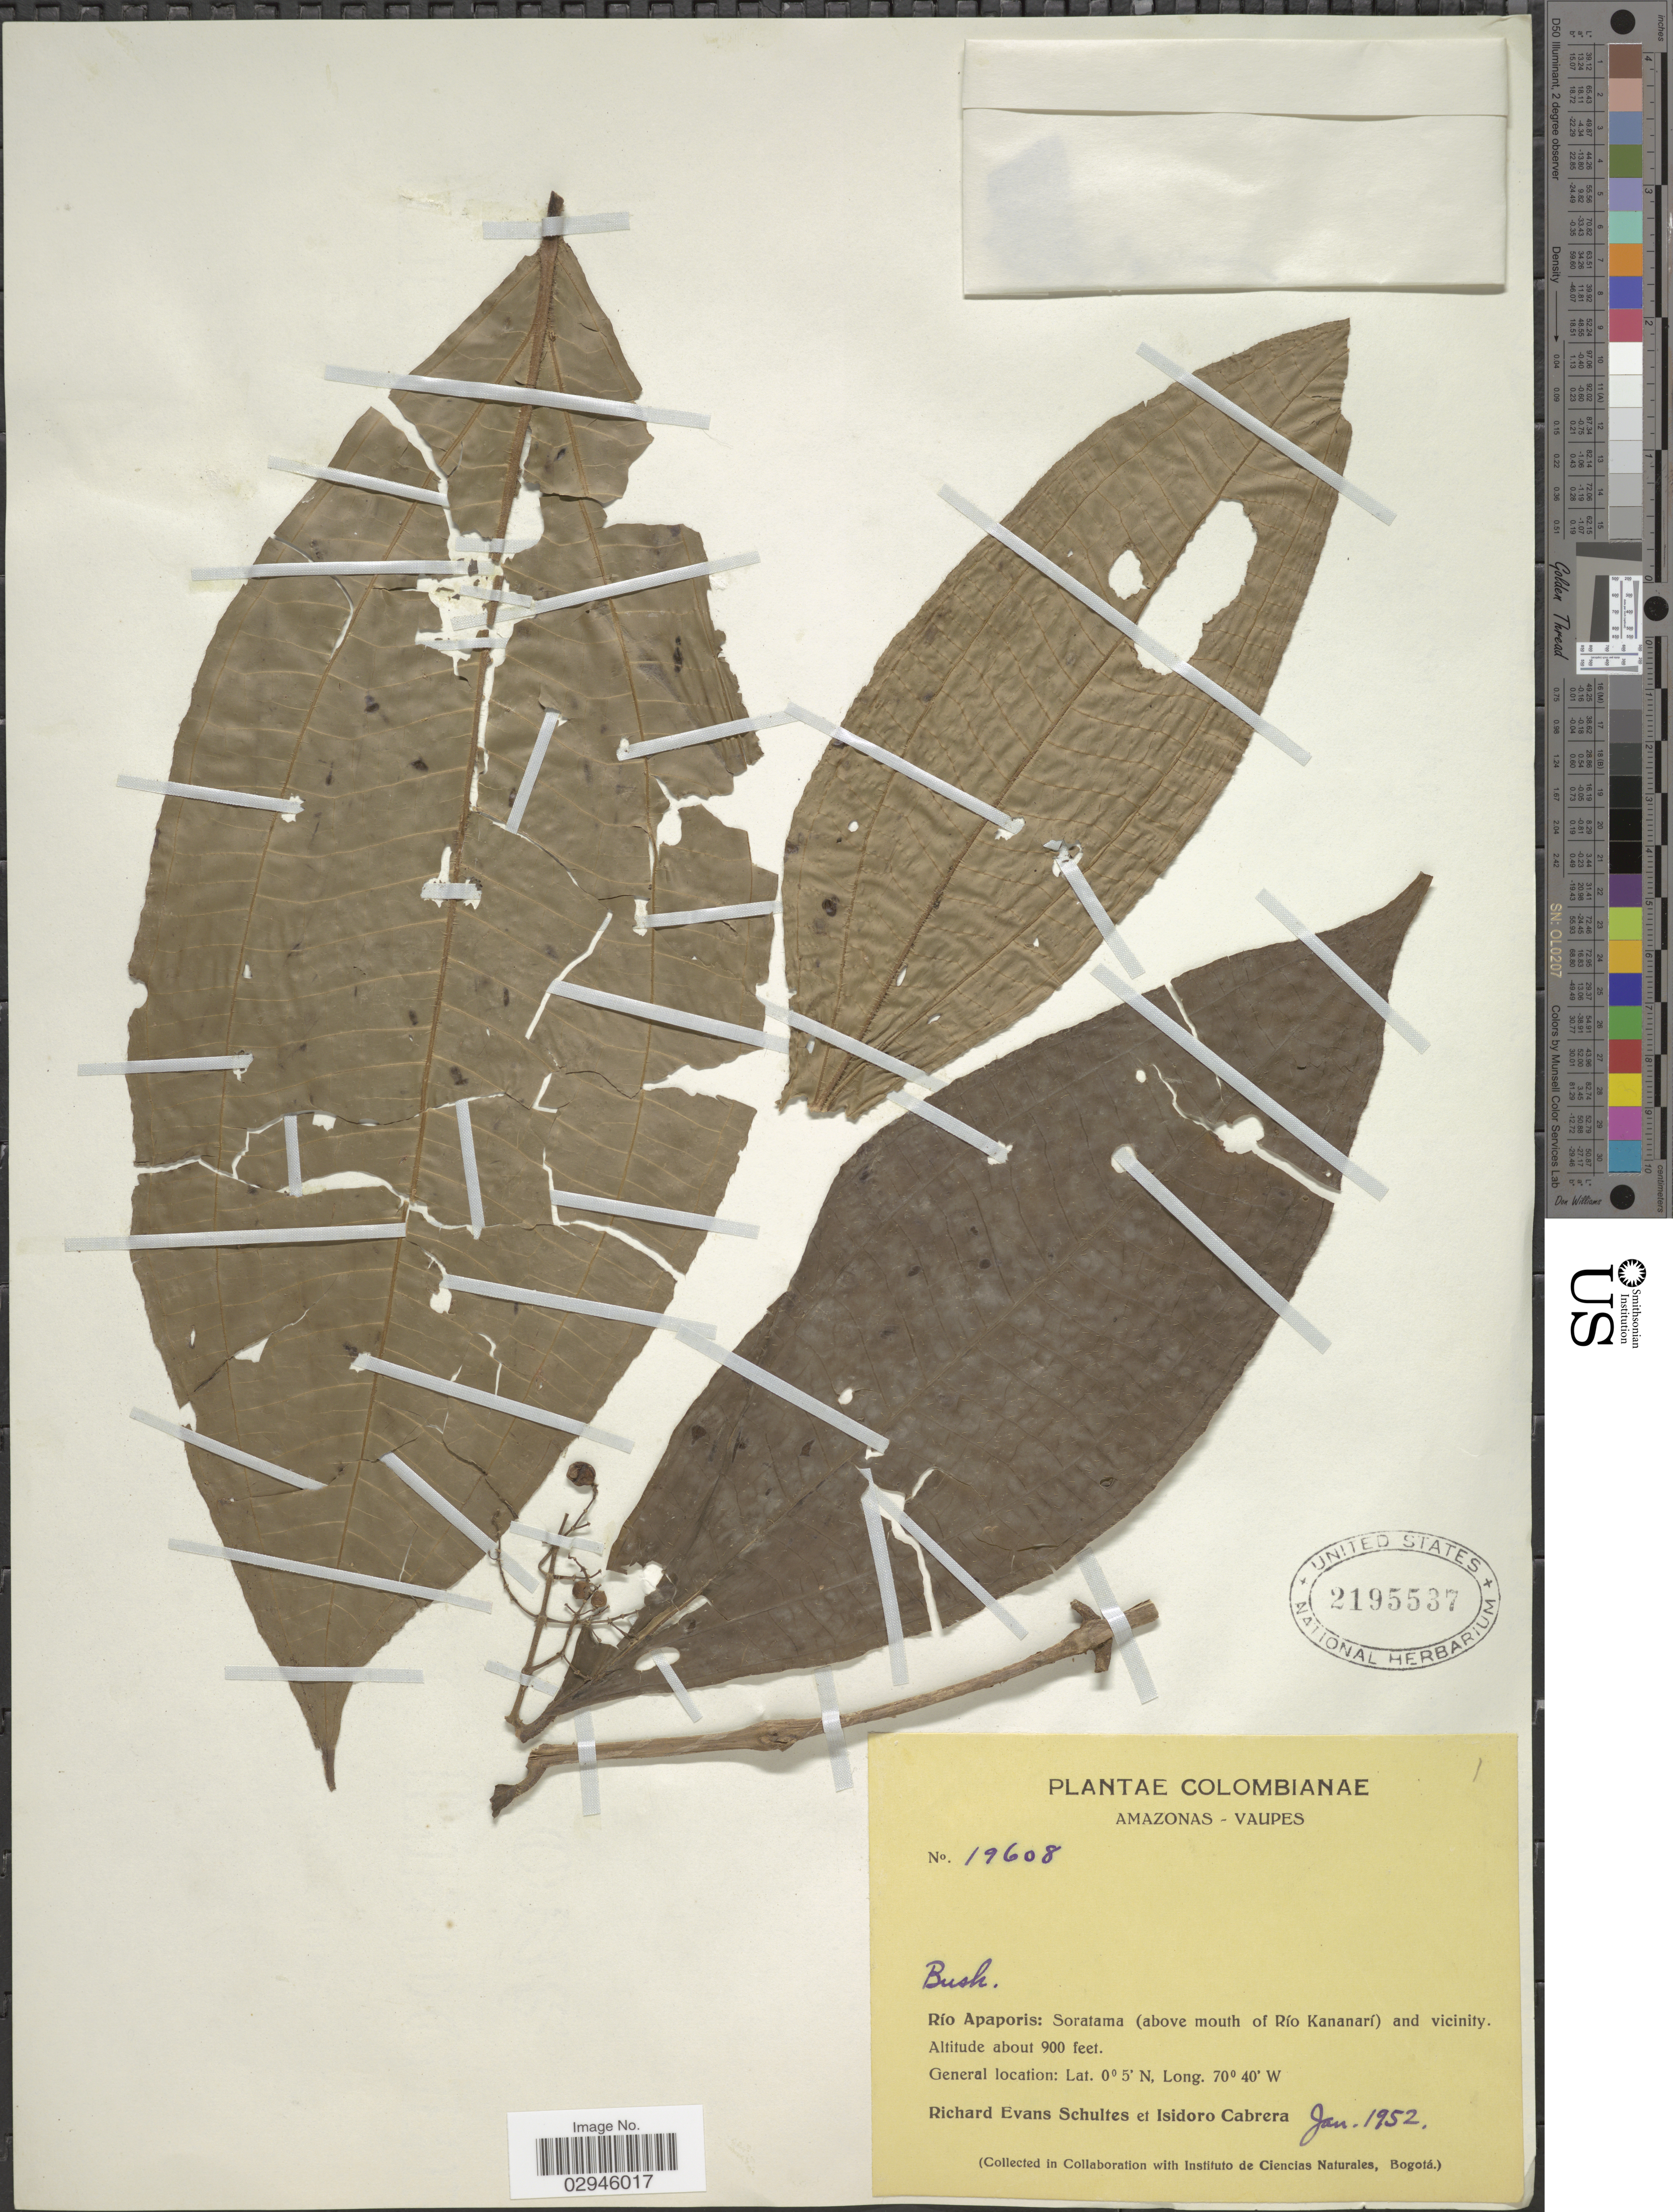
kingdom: Plantae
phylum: Tracheophyta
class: Magnoliopsida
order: Myrtales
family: Melastomataceae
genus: Miconia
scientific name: Miconia sp.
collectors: R. E. Schultes & I. Cabrera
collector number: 19608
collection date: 1952-01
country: Colombia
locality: Amazonas - Vaupes. Río Apaporis: Soratama (above mouth of Río Kananarí) and vicinity.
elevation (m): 274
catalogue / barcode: US 2195537